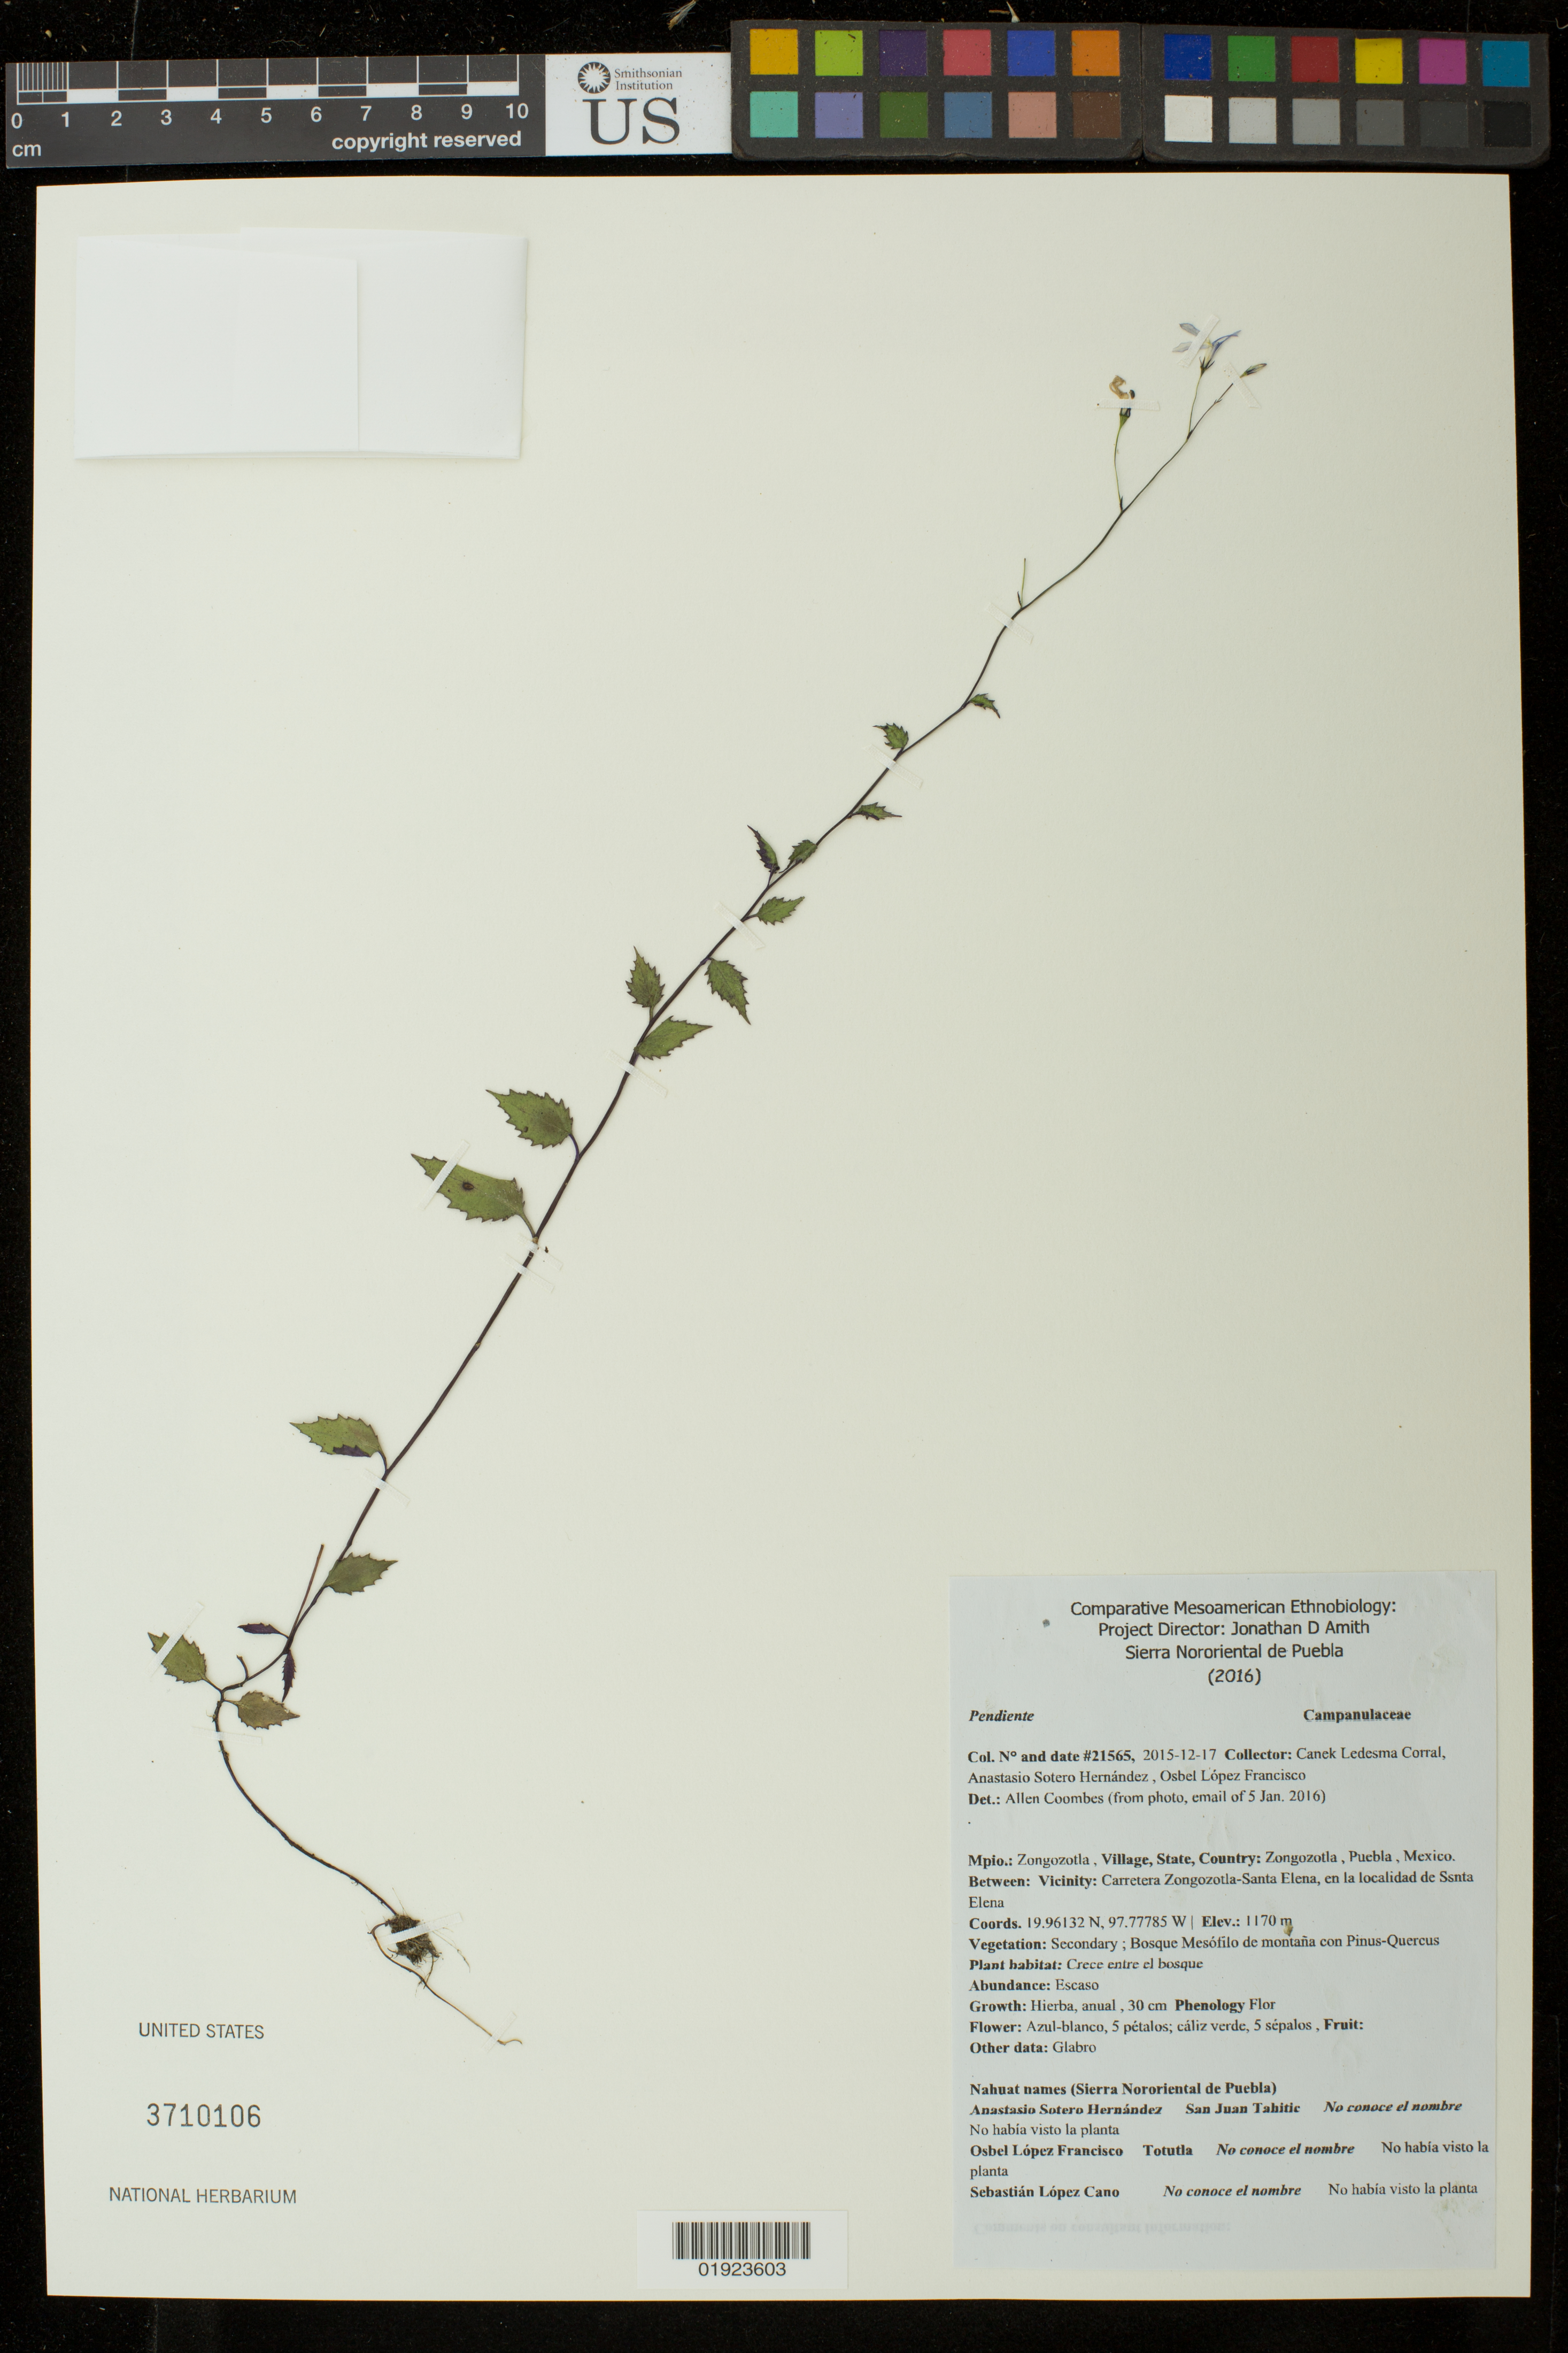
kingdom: Plantae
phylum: Tracheophyta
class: Magnoliopsida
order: Asterales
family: Campanulaceae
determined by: Coombes, Allen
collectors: Canek Ledesma C., A. Sotero H. & O. Francisco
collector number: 21565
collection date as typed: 2015-12-17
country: Mexico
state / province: Puebla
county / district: Zongozotla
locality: Zongozotla, Puebla, Mexico; Carretera Zongozotla-Santa Elena, en la localidad de Ssnta Elena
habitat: Secondary; bosque mesofilo de montana con Pinus-Quercus, crece entre el bosque, escaso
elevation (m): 1170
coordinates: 19.96132N, 97.77785W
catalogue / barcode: US 3710106